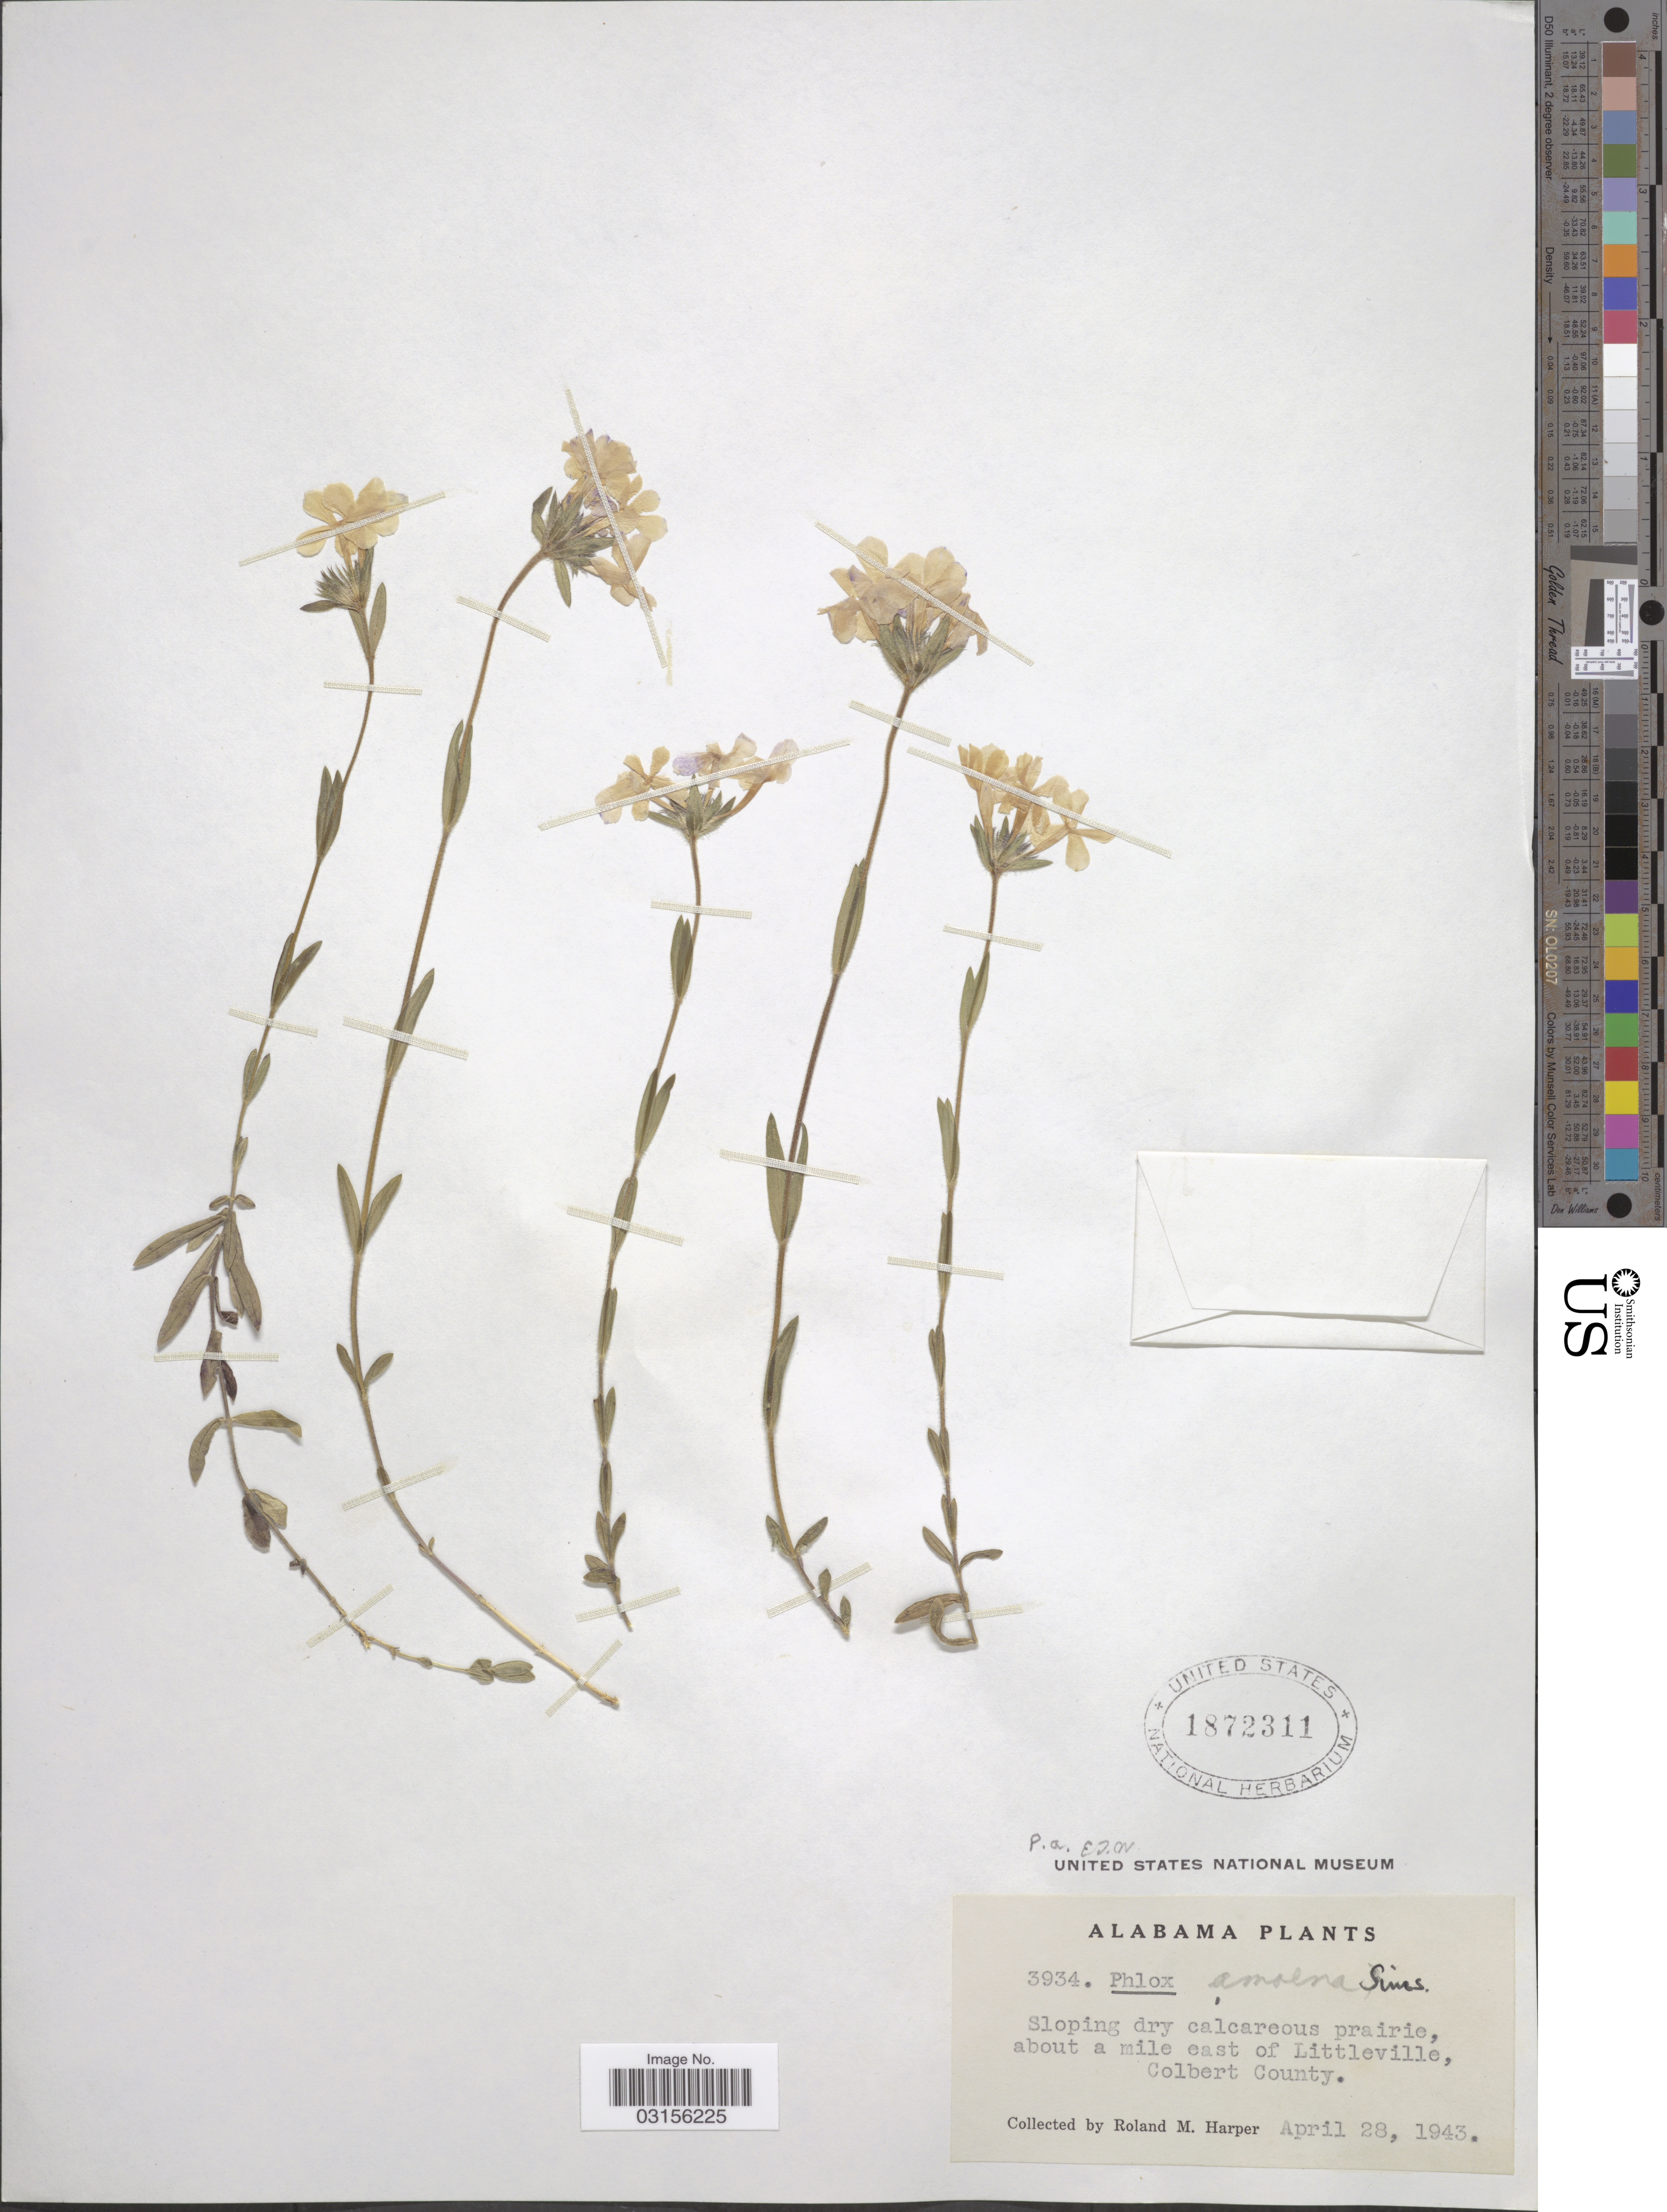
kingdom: Plantae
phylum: Tracheophyta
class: Magnoliopsida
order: Ericales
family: Polemoniaceae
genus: Phlox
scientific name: Phlox amoena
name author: Sims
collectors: R. M. Harper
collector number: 3934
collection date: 1943-04-28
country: United States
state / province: Alabama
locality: About a mile east of Littleville, Colbert County.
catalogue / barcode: US 1872311